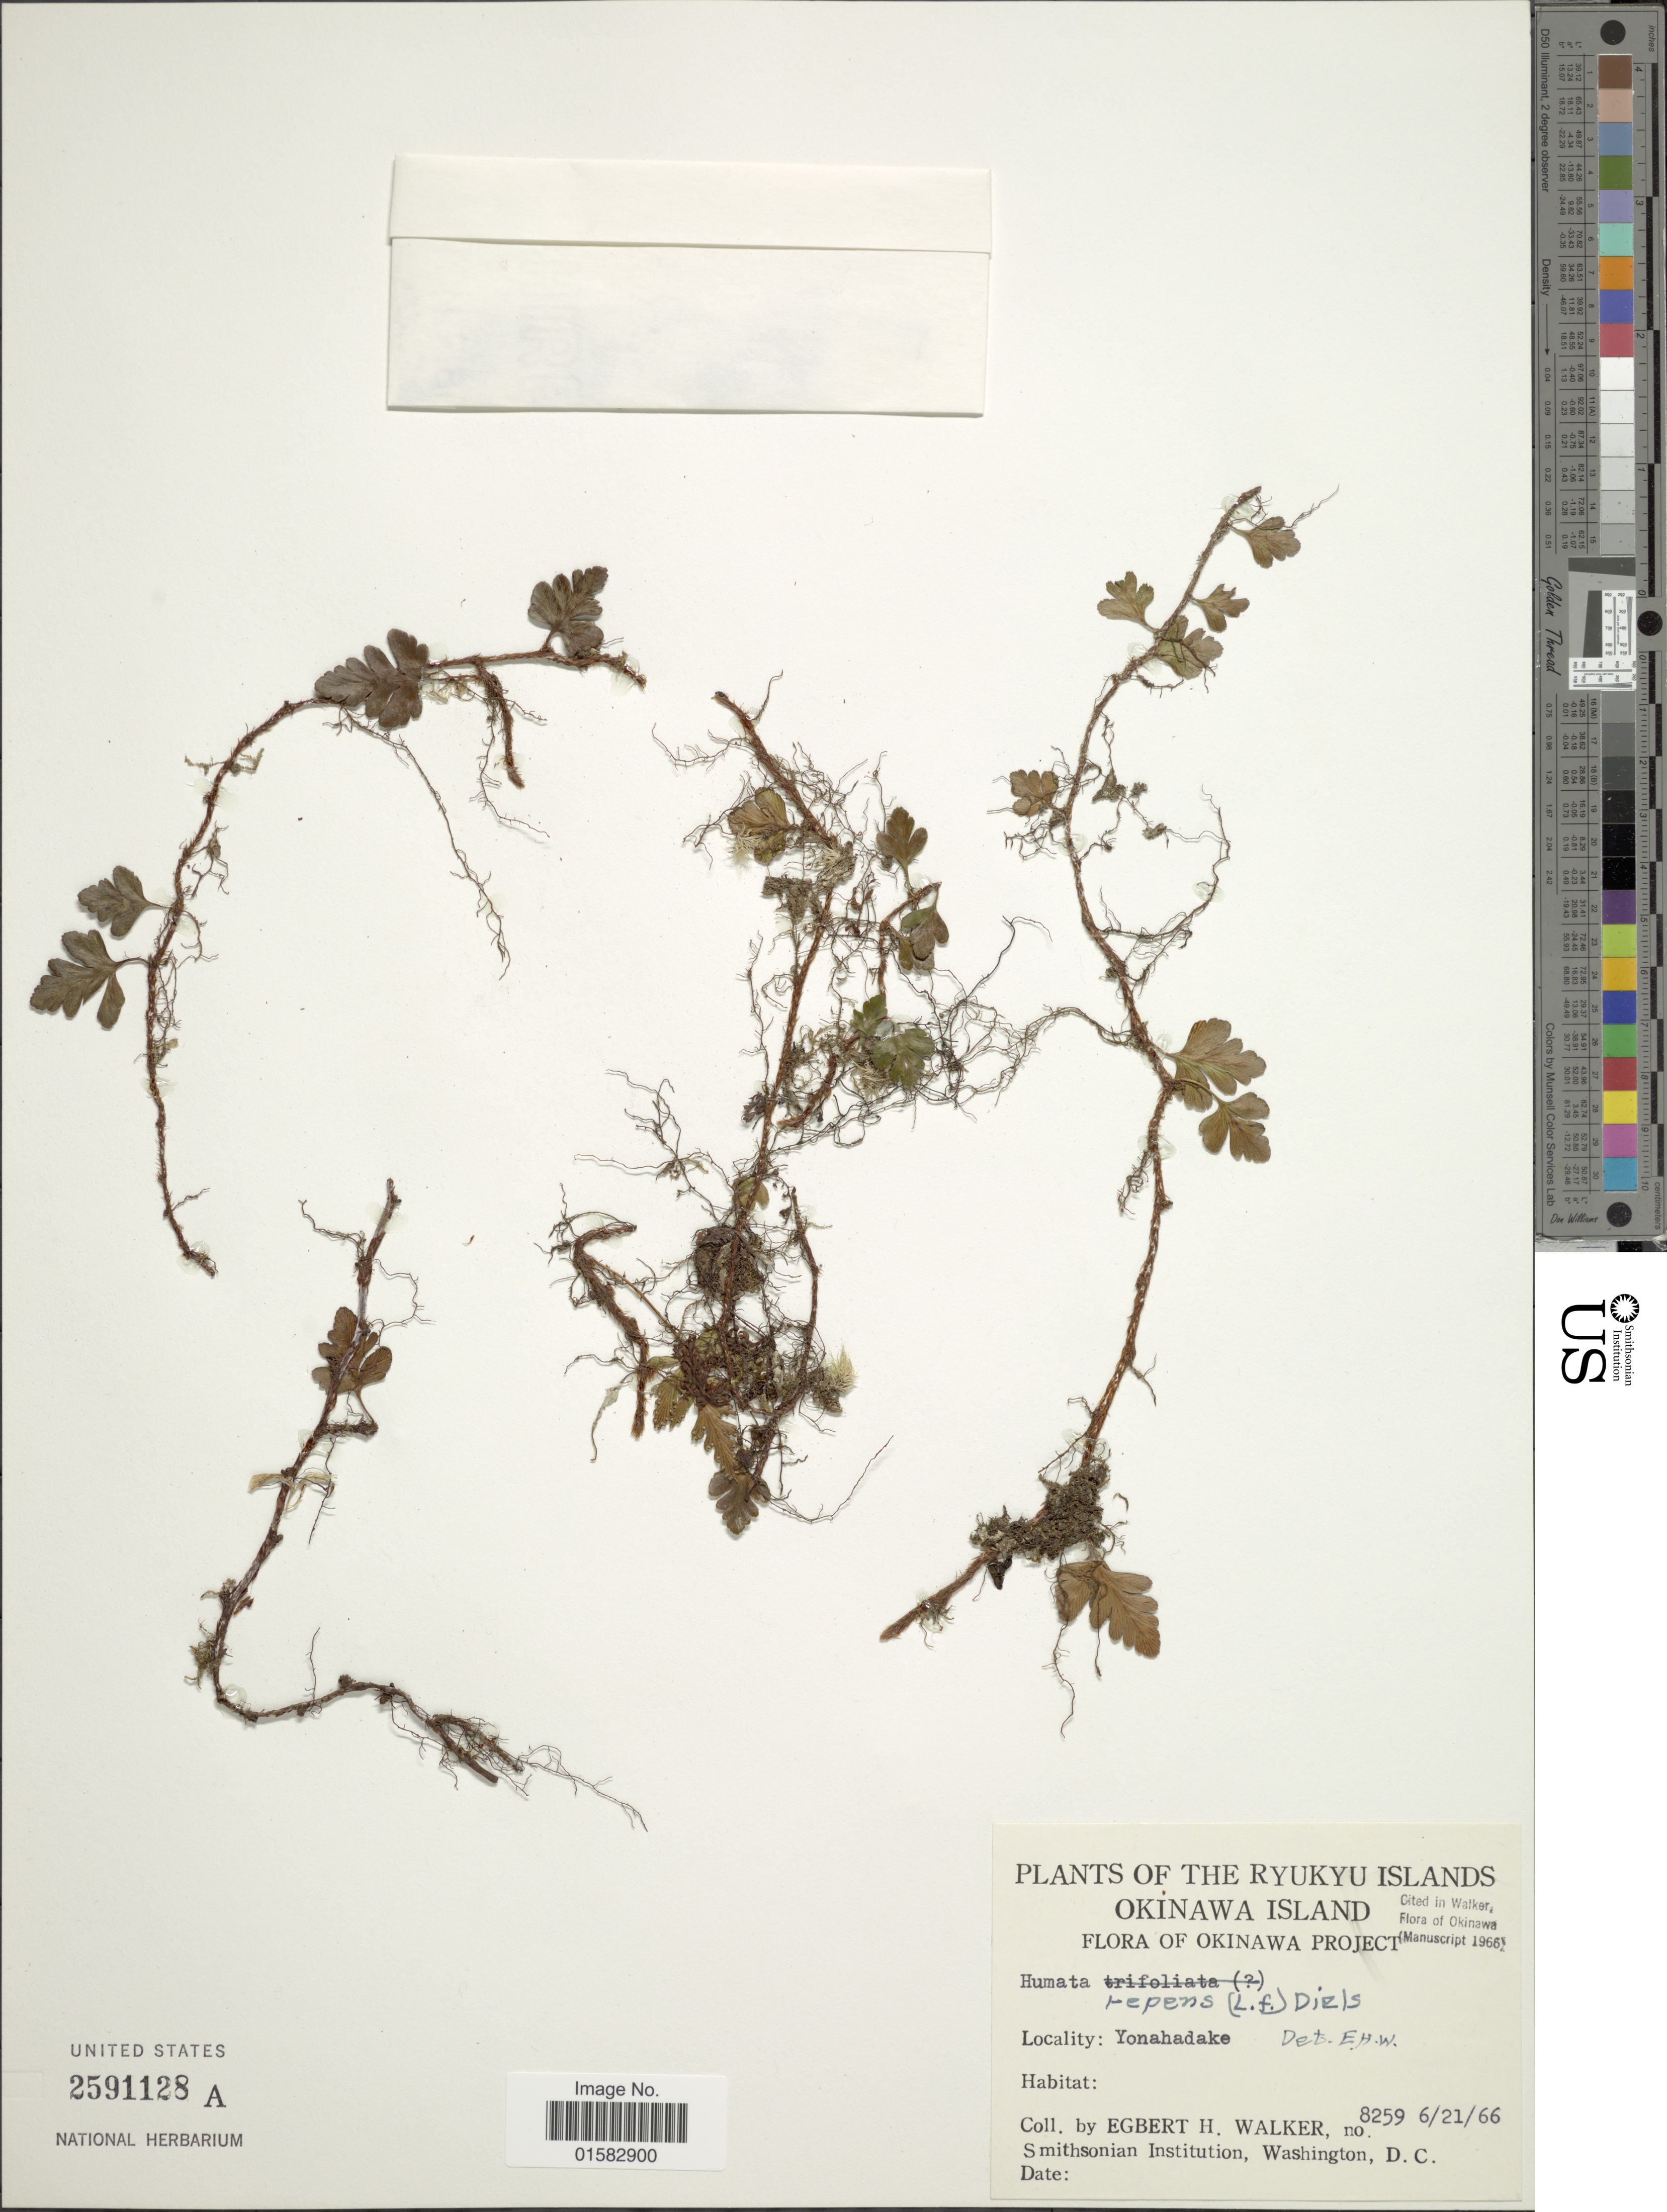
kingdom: Plantae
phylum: Tracheophyta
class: Polypodiopsida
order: Polypodiales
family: Davalliaceae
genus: Davallia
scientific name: Davallia repens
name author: (L. f.) Kuhn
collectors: E. H. Walker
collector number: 8259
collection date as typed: Transcribed d/m/y: 21/6/66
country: Japan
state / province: Okinawa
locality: The Ryukyu Islands, Yonahadake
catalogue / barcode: US 2591128A